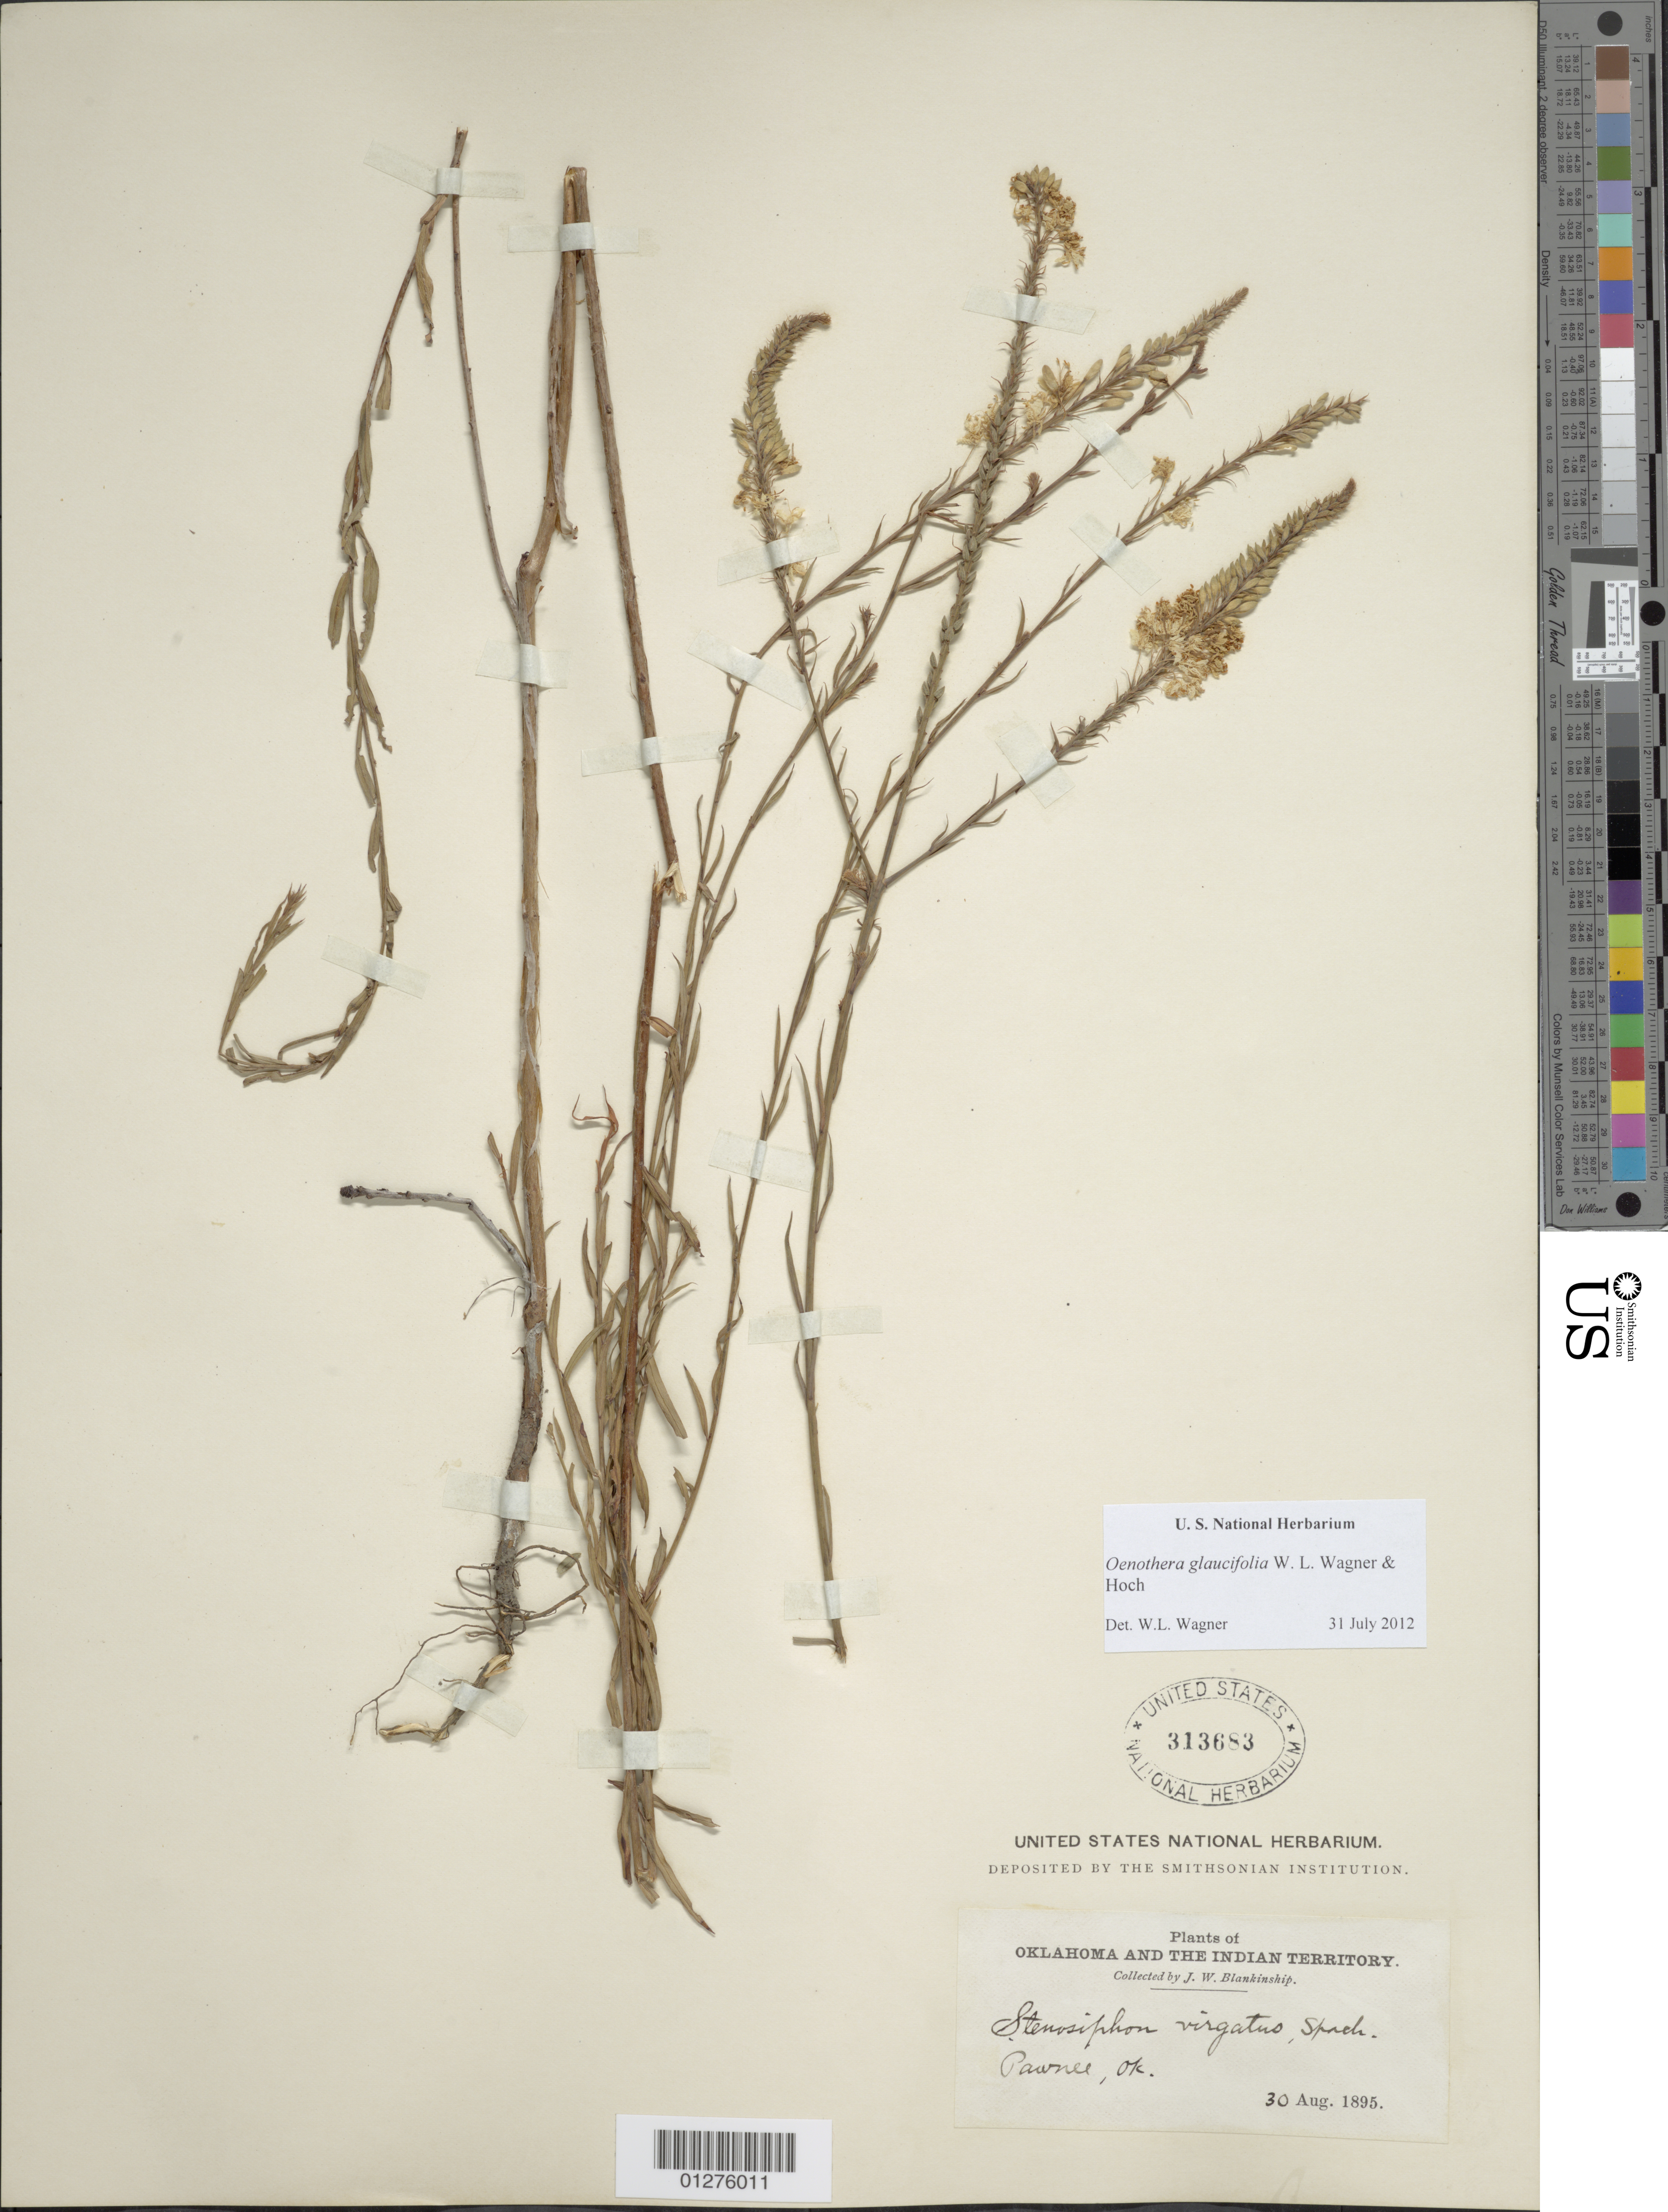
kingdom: Plantae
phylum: Tracheophyta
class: Magnoliopsida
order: Myrtales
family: Onagraceae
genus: Oenothera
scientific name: Oenothera glaucifolia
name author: W.L. Wagner & Hoch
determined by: Wagner, W. L., (BOT), Smithsonian Institution - National Museum of Natural History (UNITED STATES)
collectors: J. W. Blankinship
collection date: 1895-08-30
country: United States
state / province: Oklahoma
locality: Indian Territory, Pawnee.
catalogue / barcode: US 313683